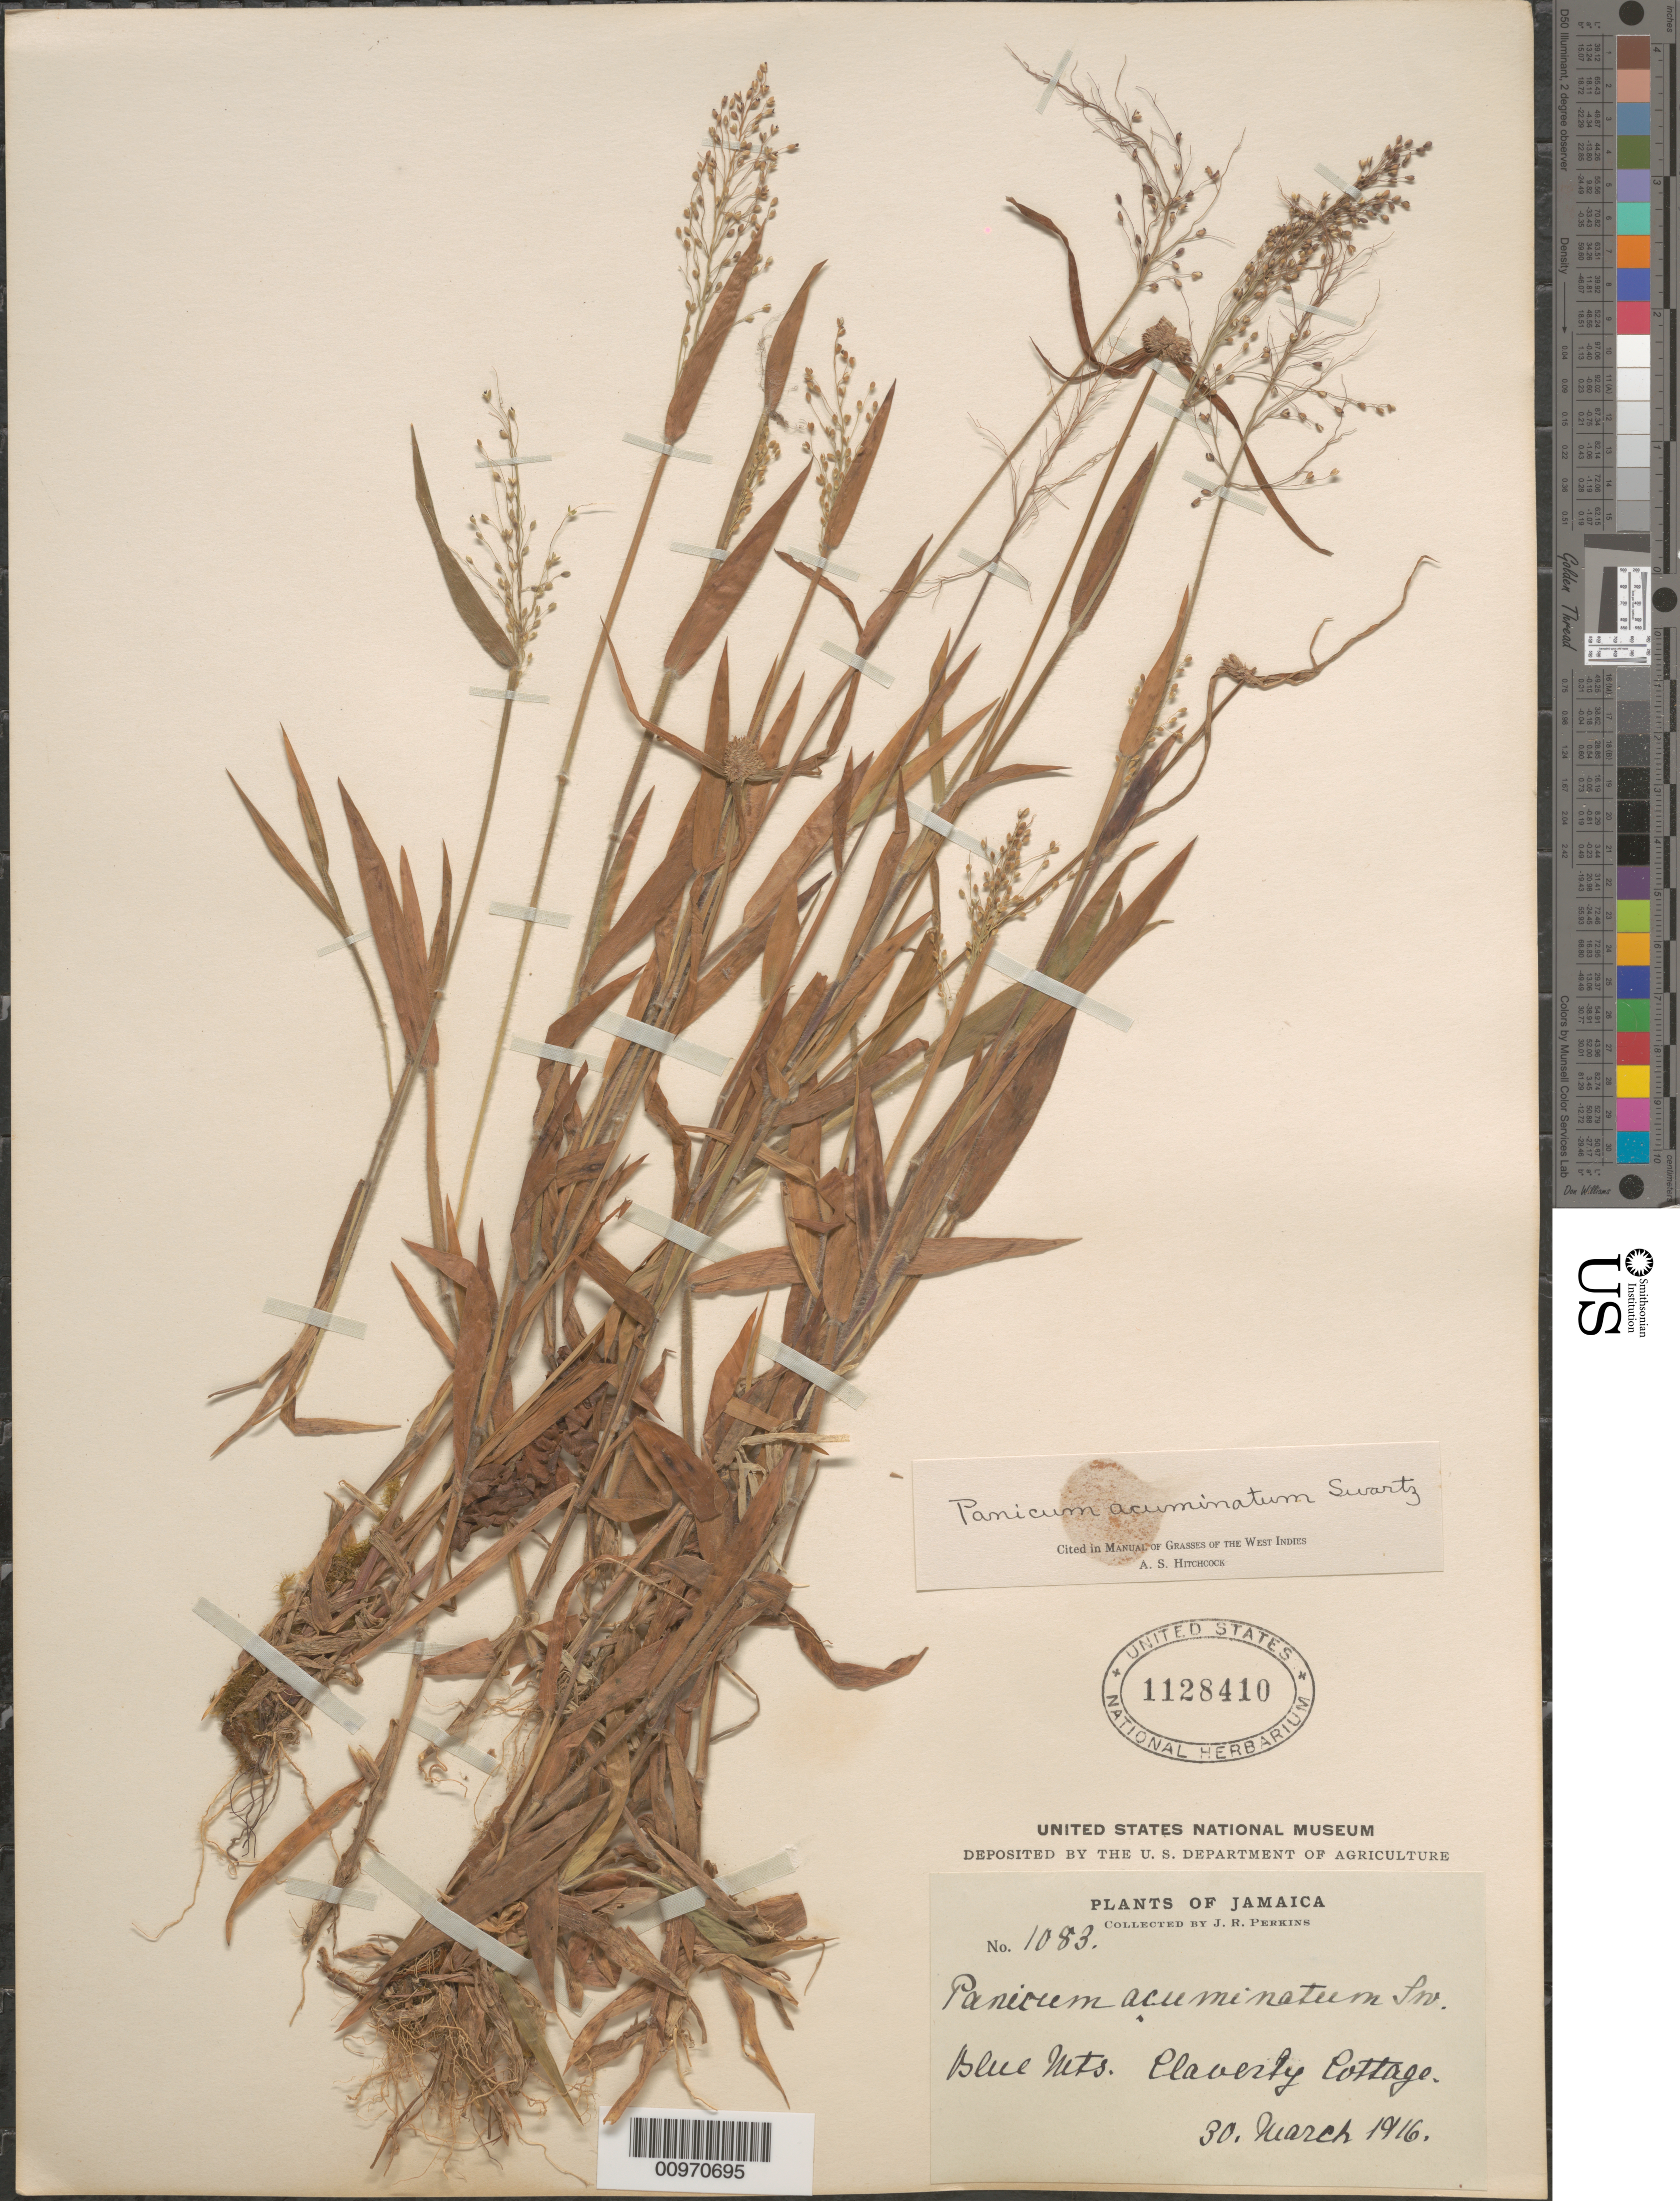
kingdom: Plantae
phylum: Tracheophyta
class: Liliopsida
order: Poales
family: Poaceae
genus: Panicum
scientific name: Panicum acuminatum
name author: Sw.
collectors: J. R. Perkins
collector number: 1083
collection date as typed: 30 Mar 1916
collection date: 1916-03-30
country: Jamaica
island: Jamaica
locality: Blue Mts., Claverly Cottage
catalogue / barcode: US 1128410